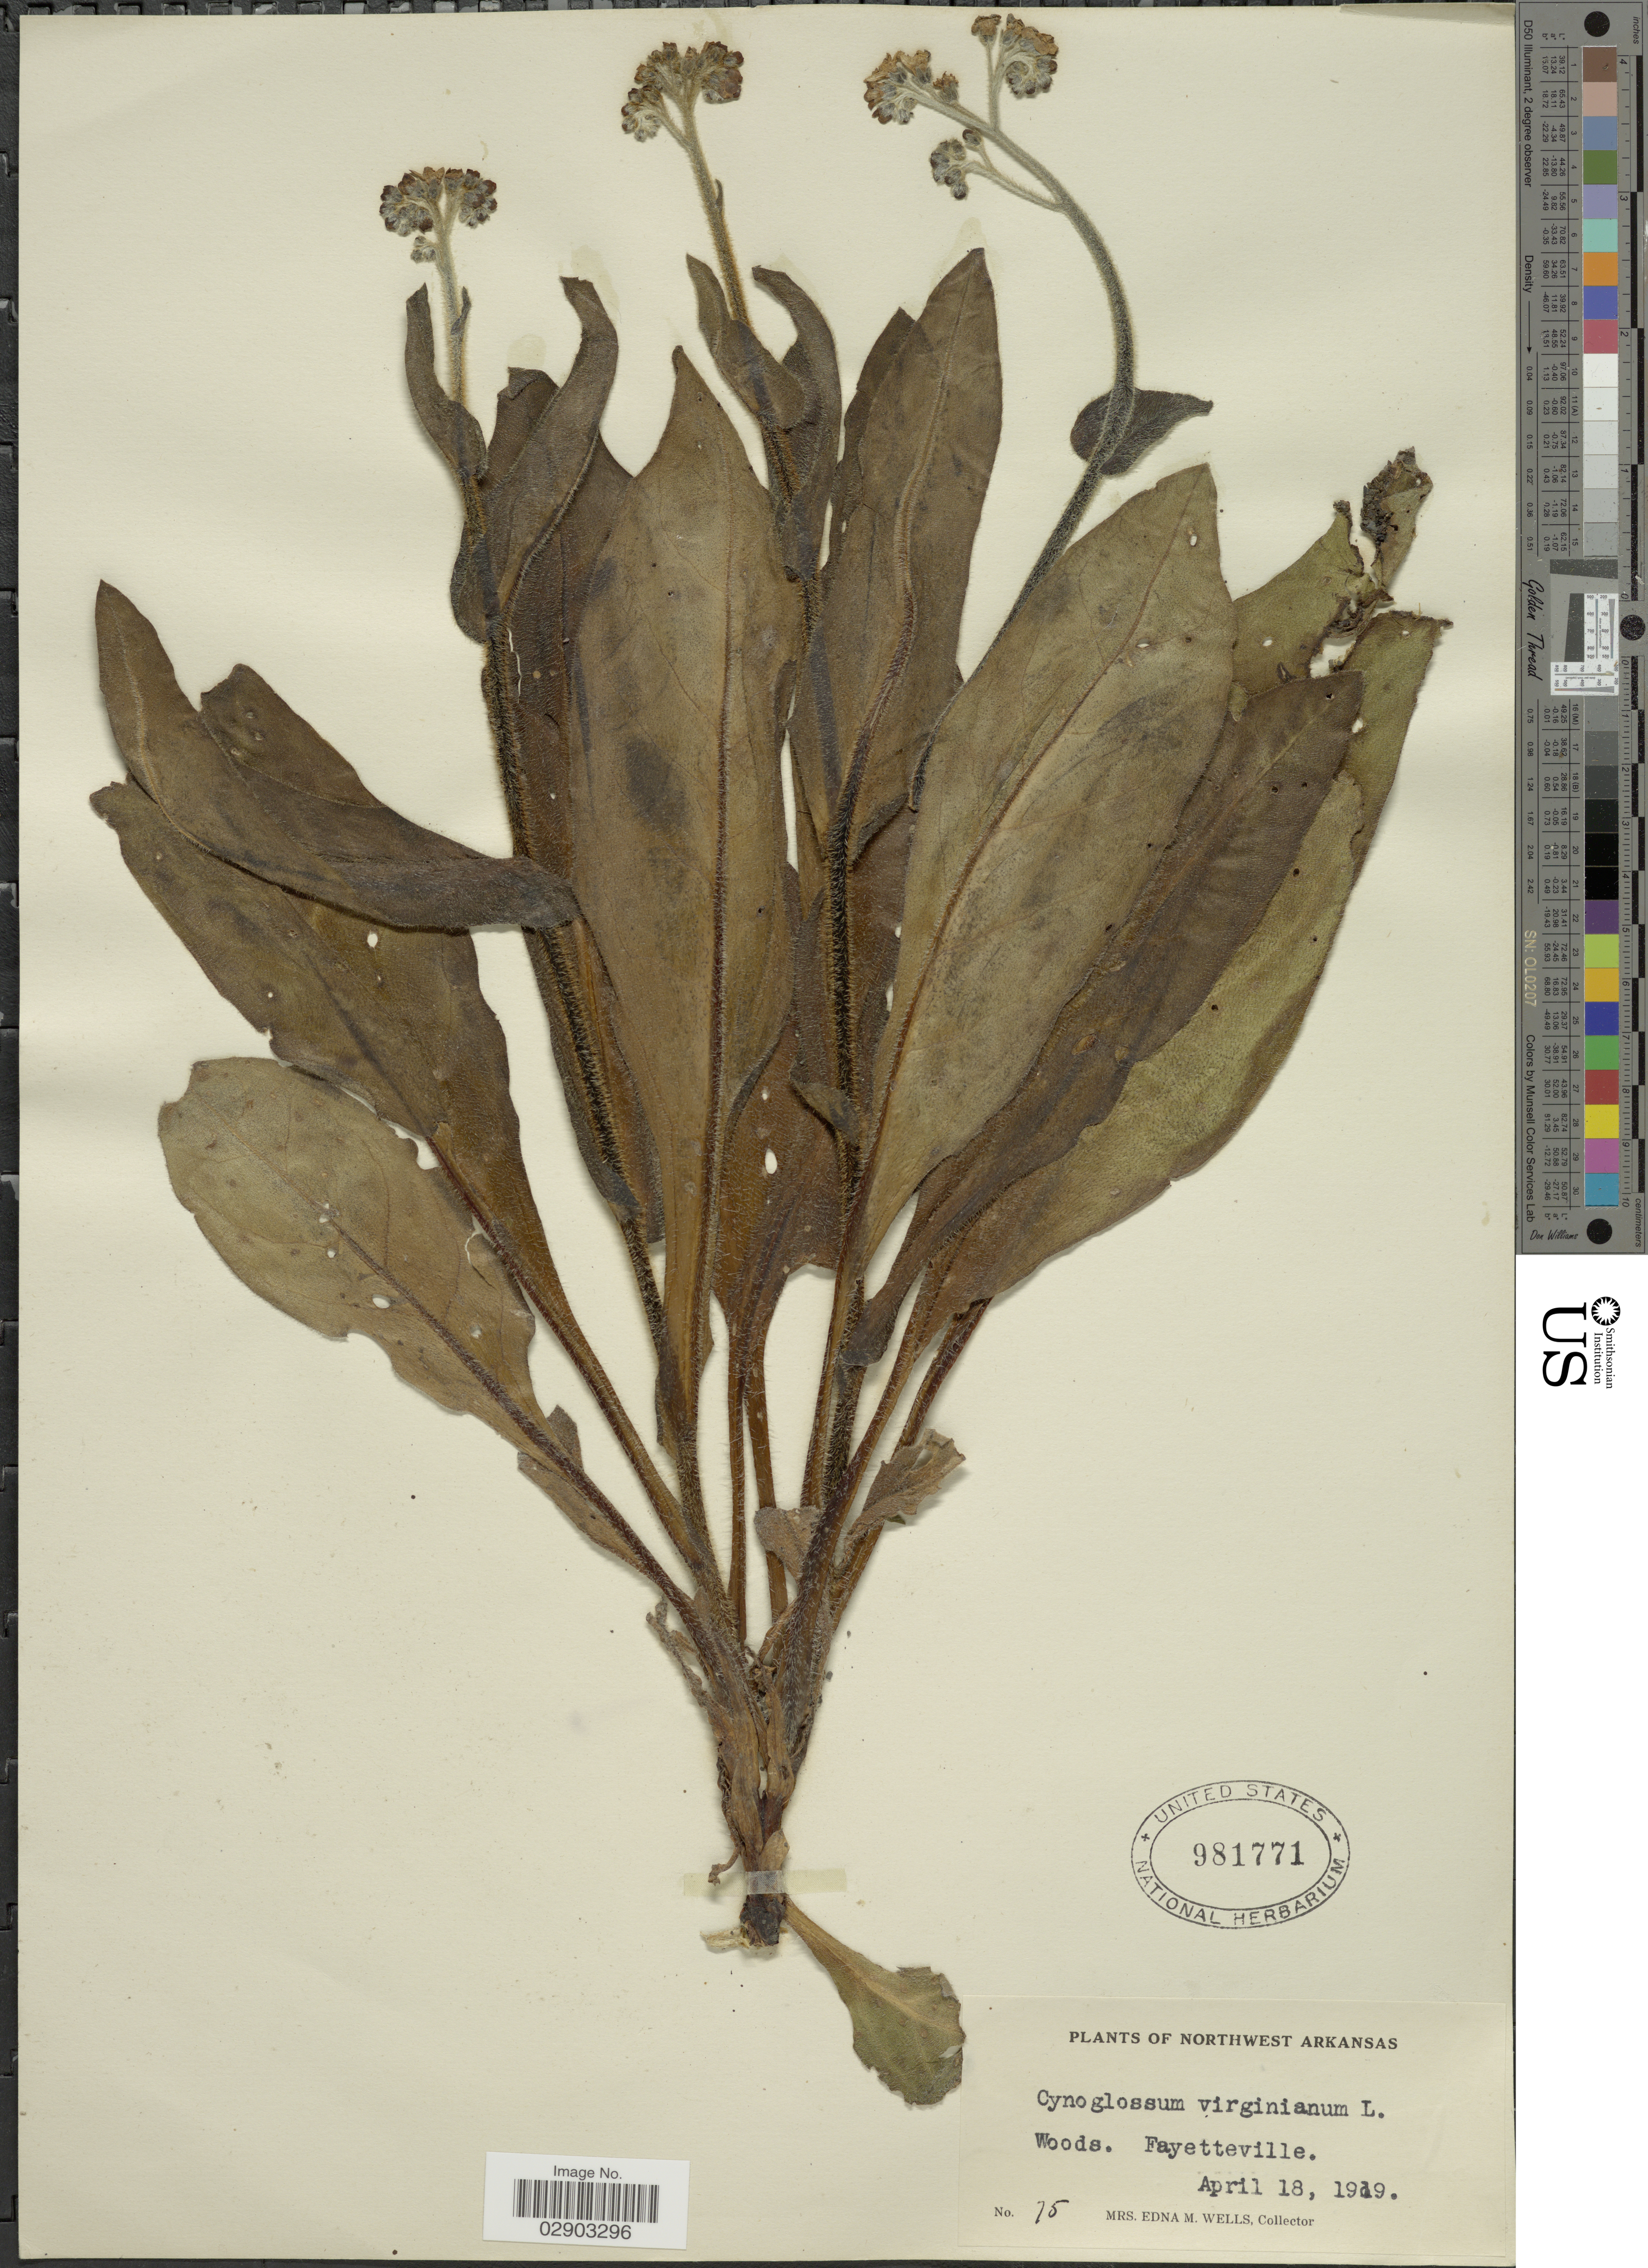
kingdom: Plantae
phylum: Tracheophyta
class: Magnoliopsida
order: Boraginales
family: Boraginaceae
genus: Cynoglossum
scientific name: Cynoglossum virginianum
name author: L.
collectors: E. M. Wells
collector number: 75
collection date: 1919-04-18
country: United States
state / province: Arkansas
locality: Northwest Arkansas. Fayetteville.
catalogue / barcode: US 981771